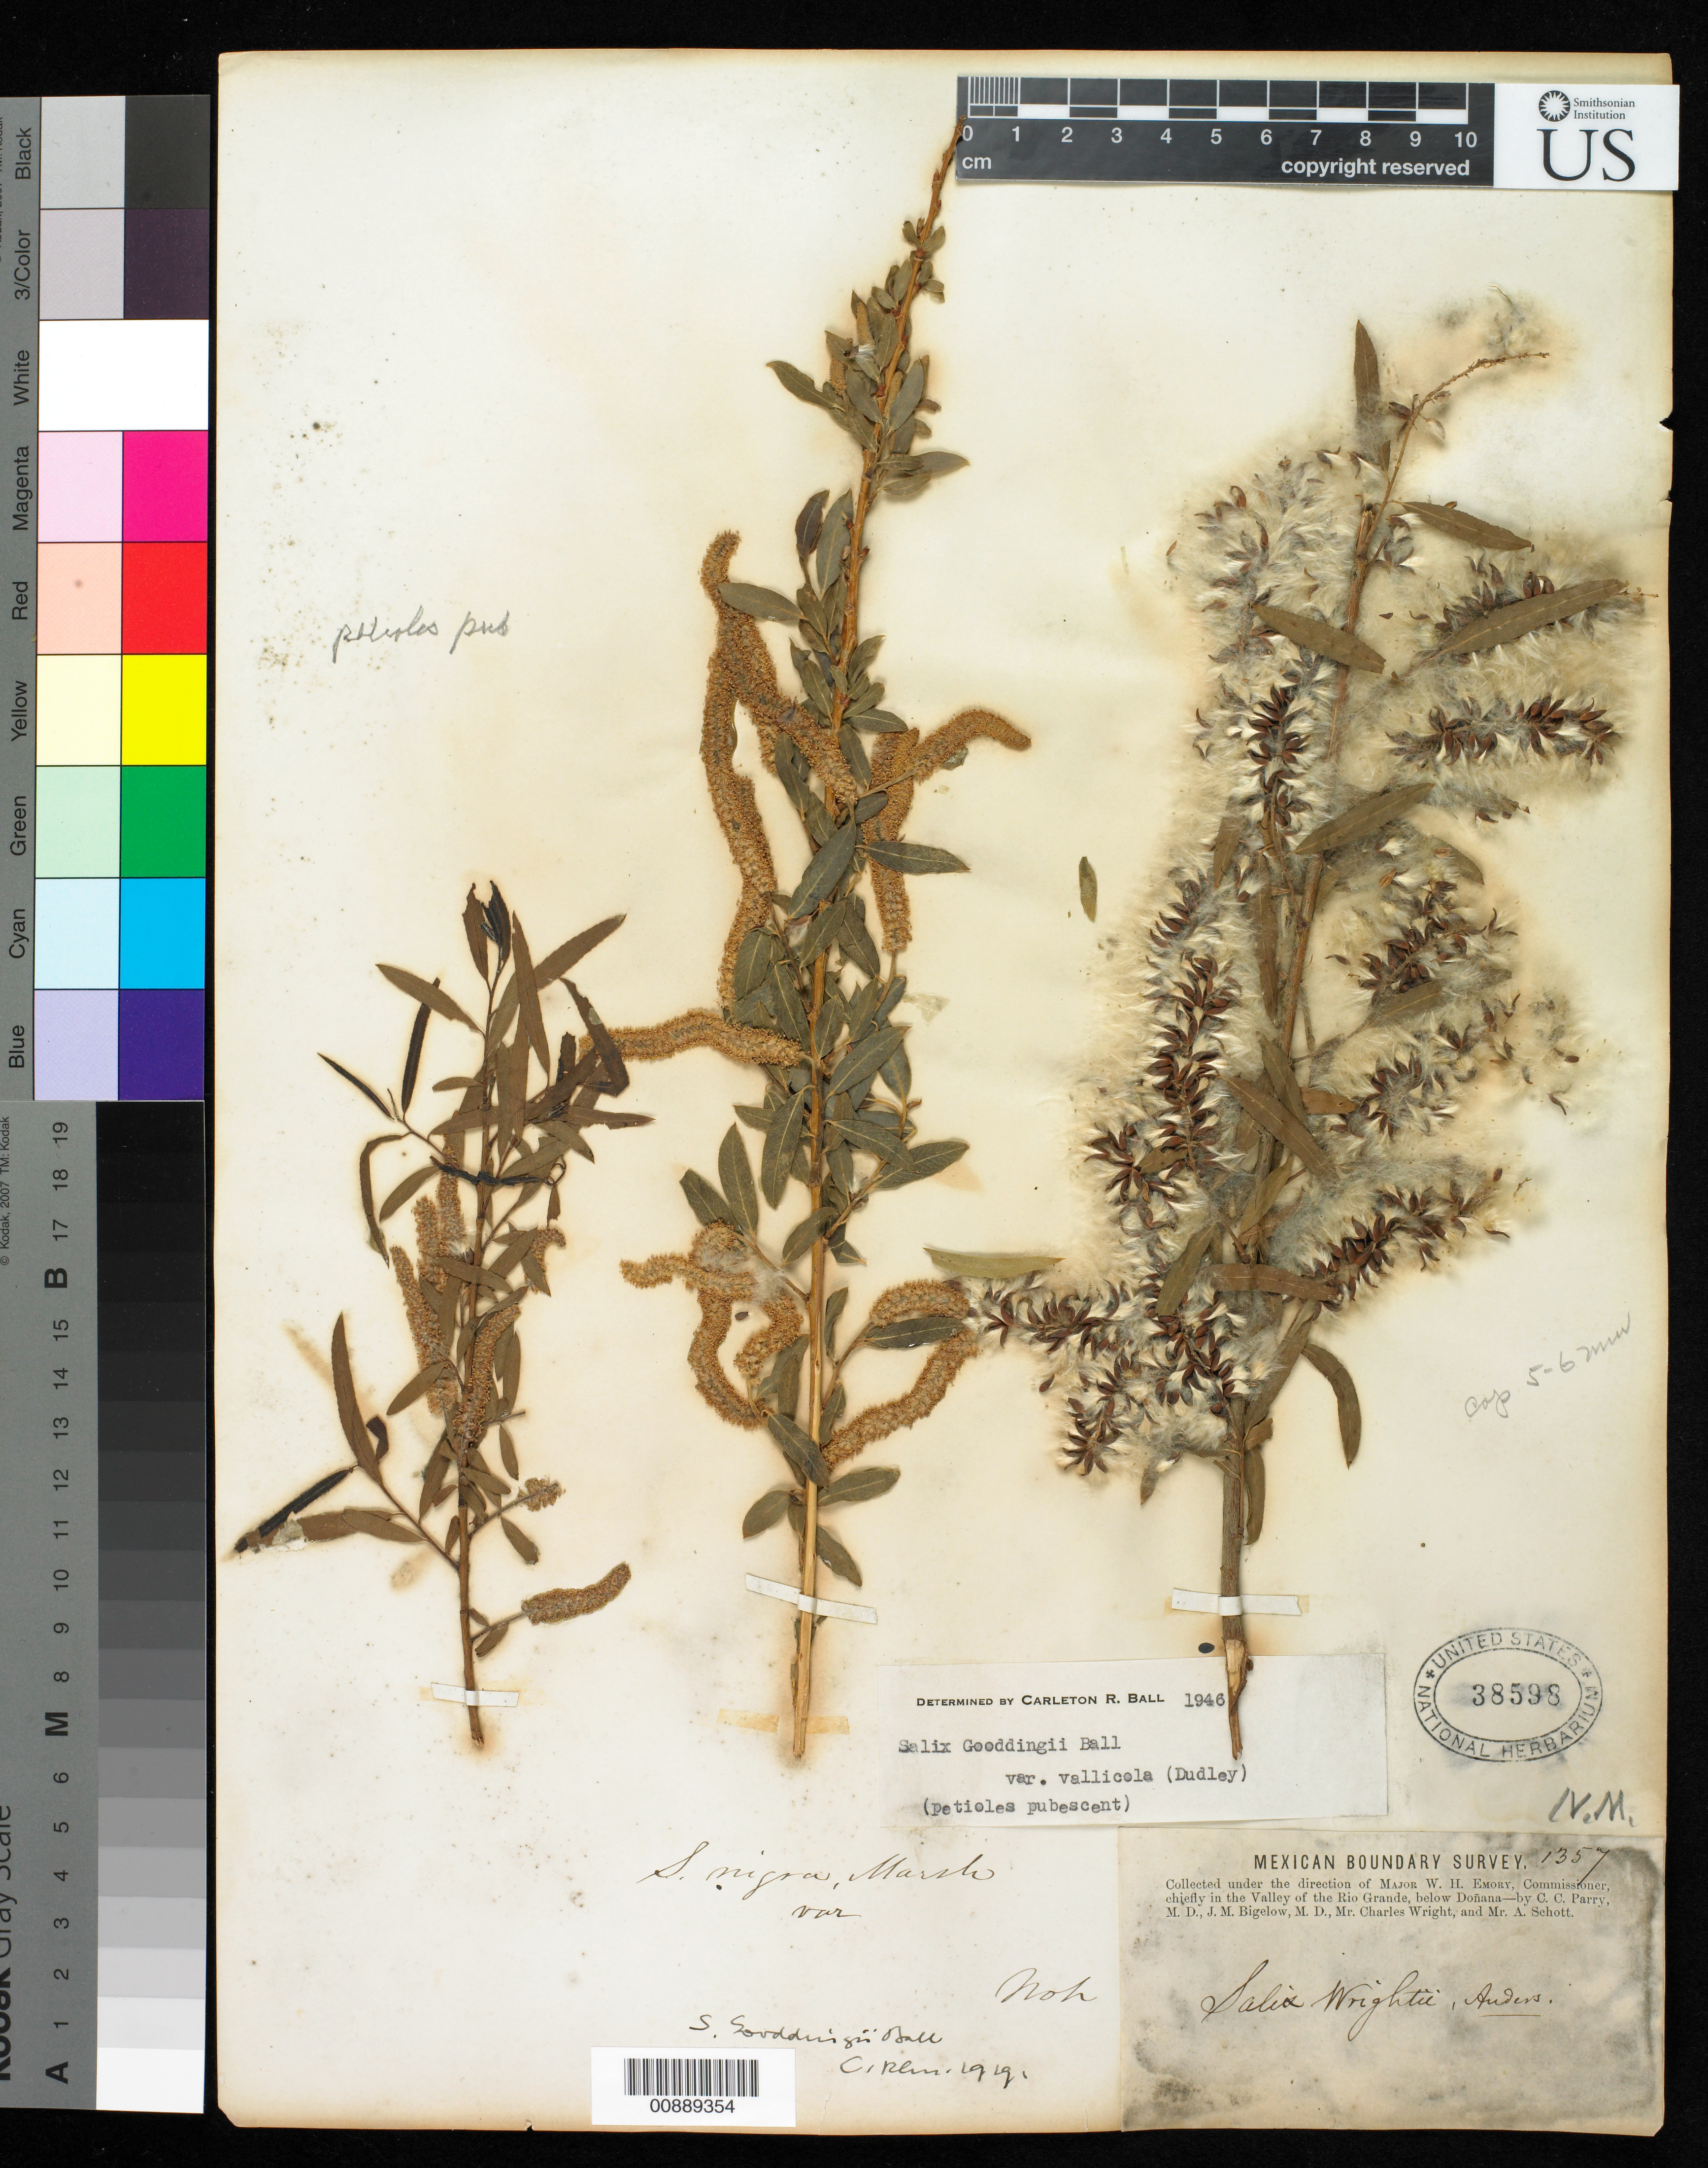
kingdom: Plantae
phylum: Tracheophyta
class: Magnoliopsida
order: Malpighiales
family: Salicaceae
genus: Salix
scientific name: Salix gooddingii var. vallicola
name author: (Dudley) C.R. Ball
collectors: C. C. Parry, J. M. Bigelow, C. Wright & A. C. V. Schott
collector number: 1357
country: United States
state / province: New Mexico / Texas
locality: Valley of the Rio Grande, below Doñana.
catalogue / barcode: US 38598